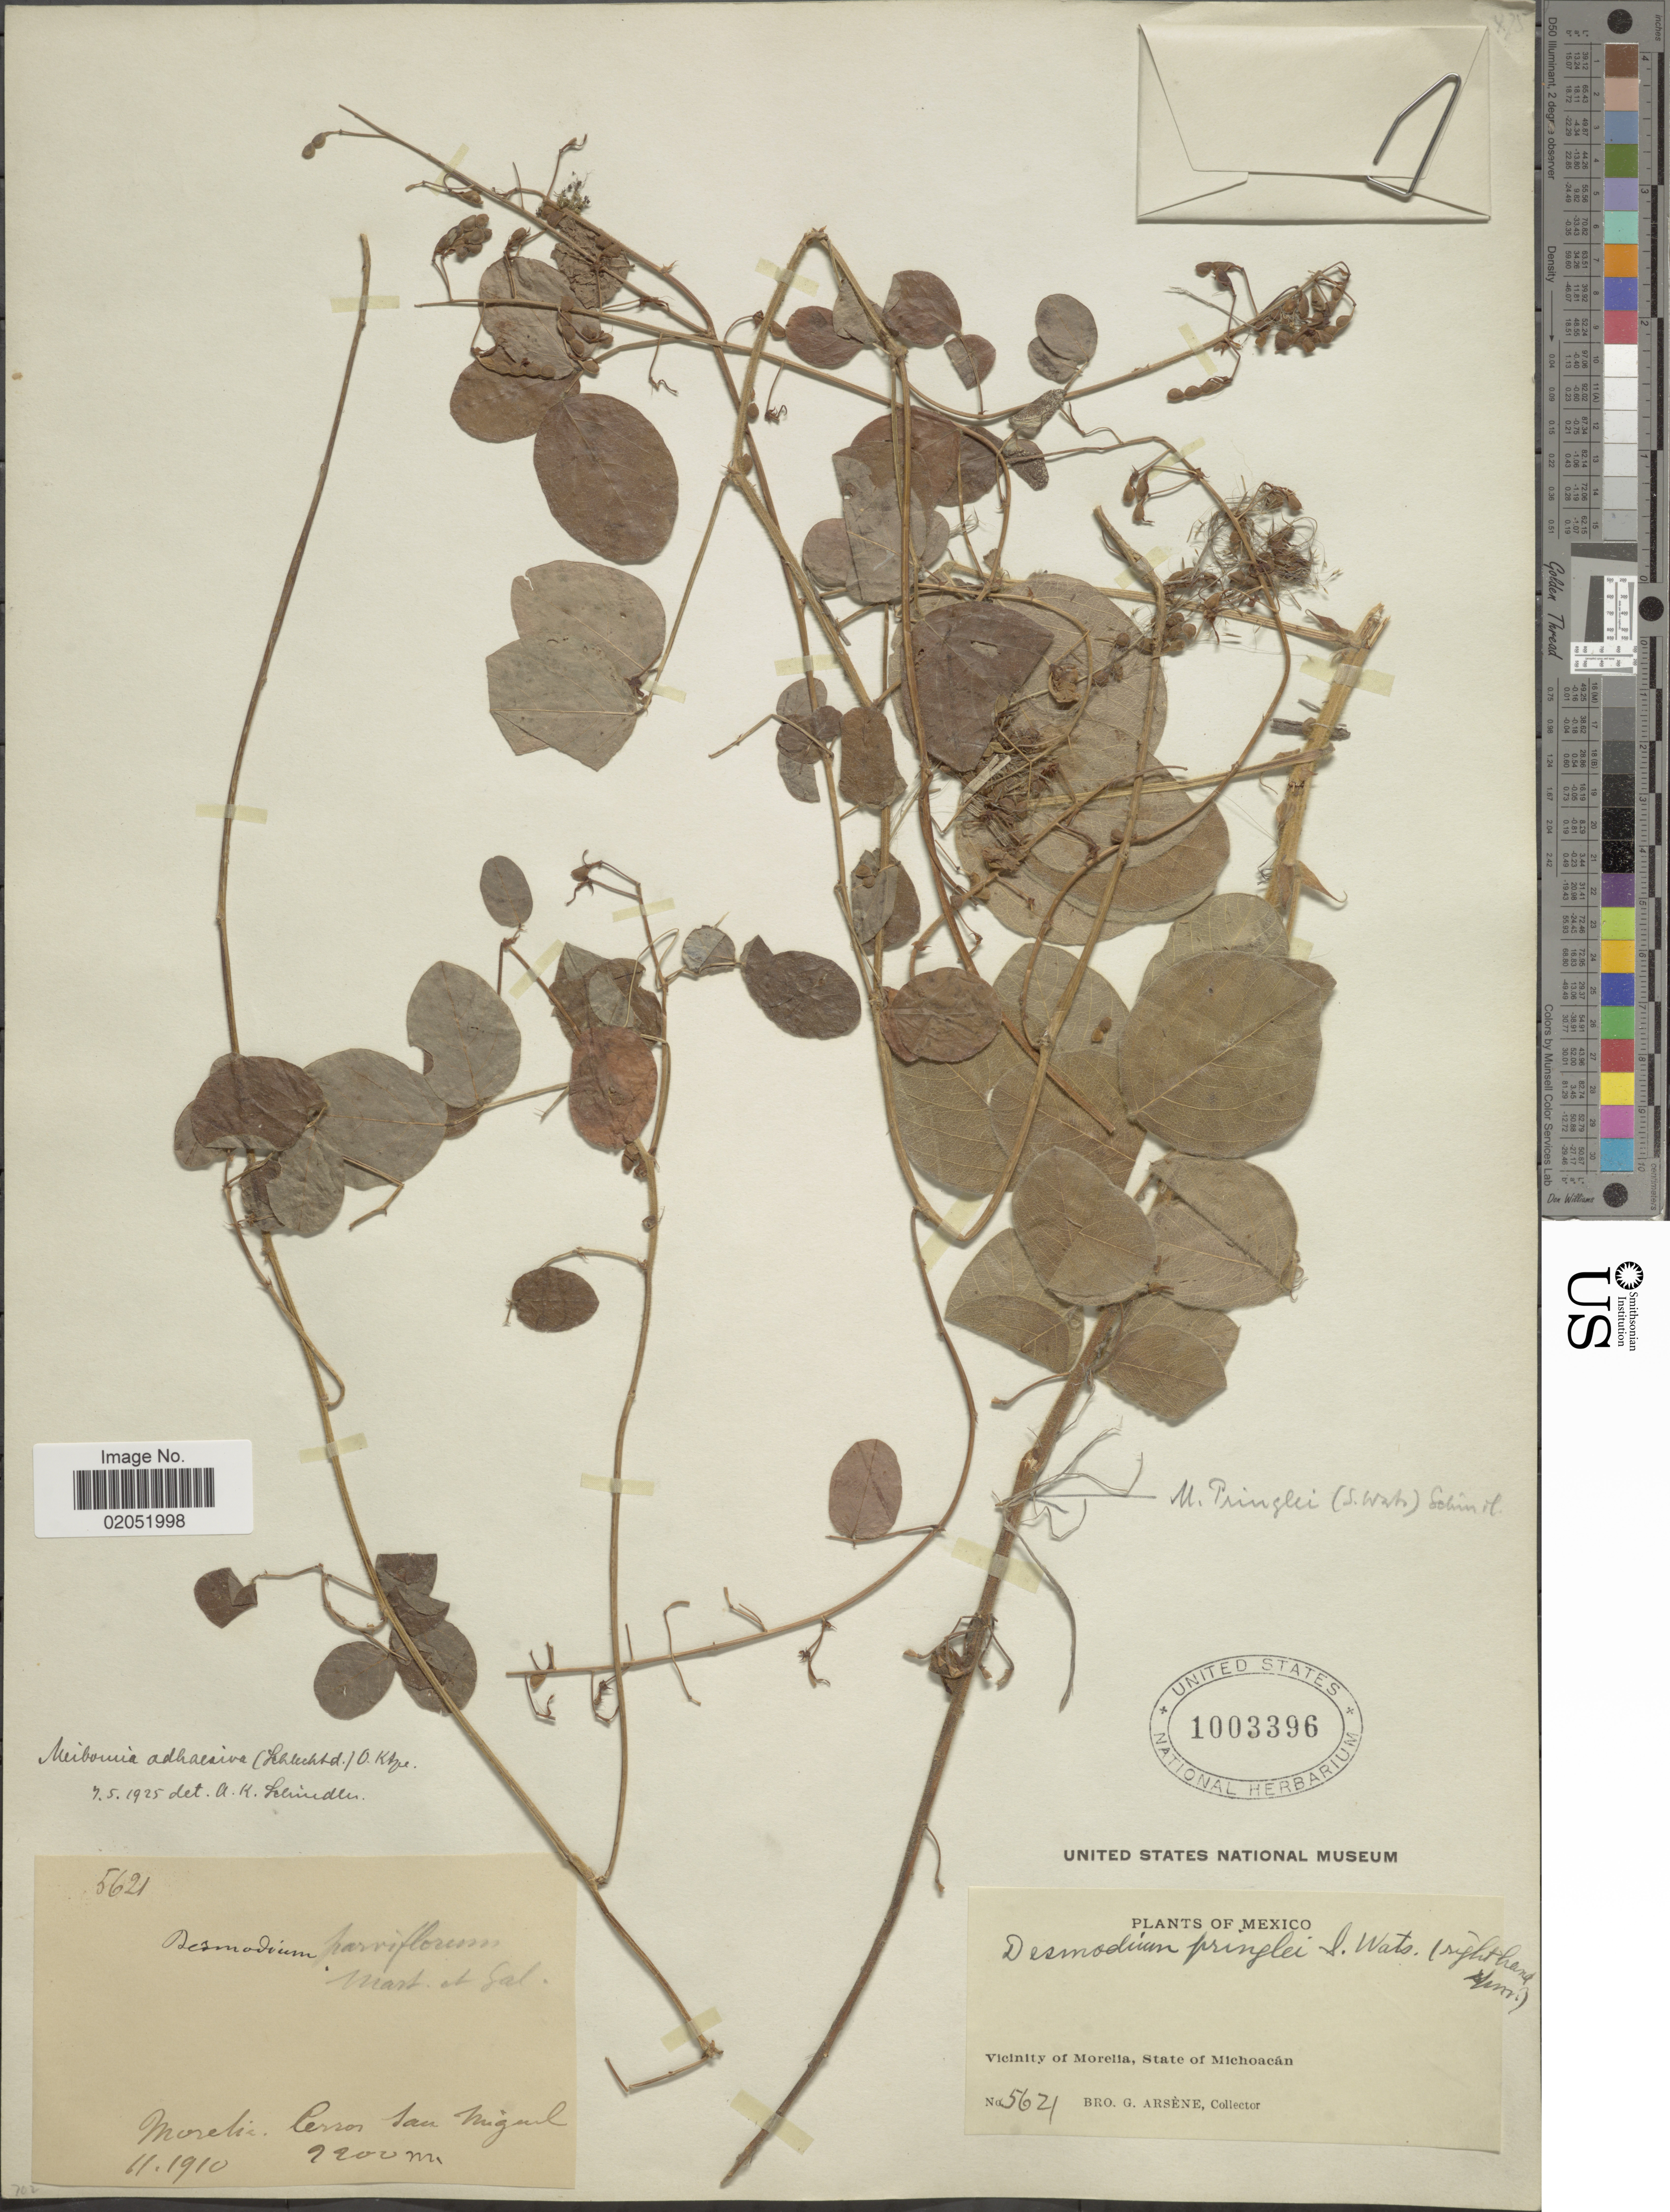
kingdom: Plantae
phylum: Tracheophyta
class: Magnoliopsida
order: Fabales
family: Fabaceae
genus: Desmodium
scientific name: Desmodium adhaesivum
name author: Schltdl.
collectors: Bro. G. Arsène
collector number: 5621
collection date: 1910-11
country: Mexico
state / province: Michoacán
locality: Vicinity of Morelia, Cerros San Miguel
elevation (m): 2200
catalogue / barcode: US 1003396